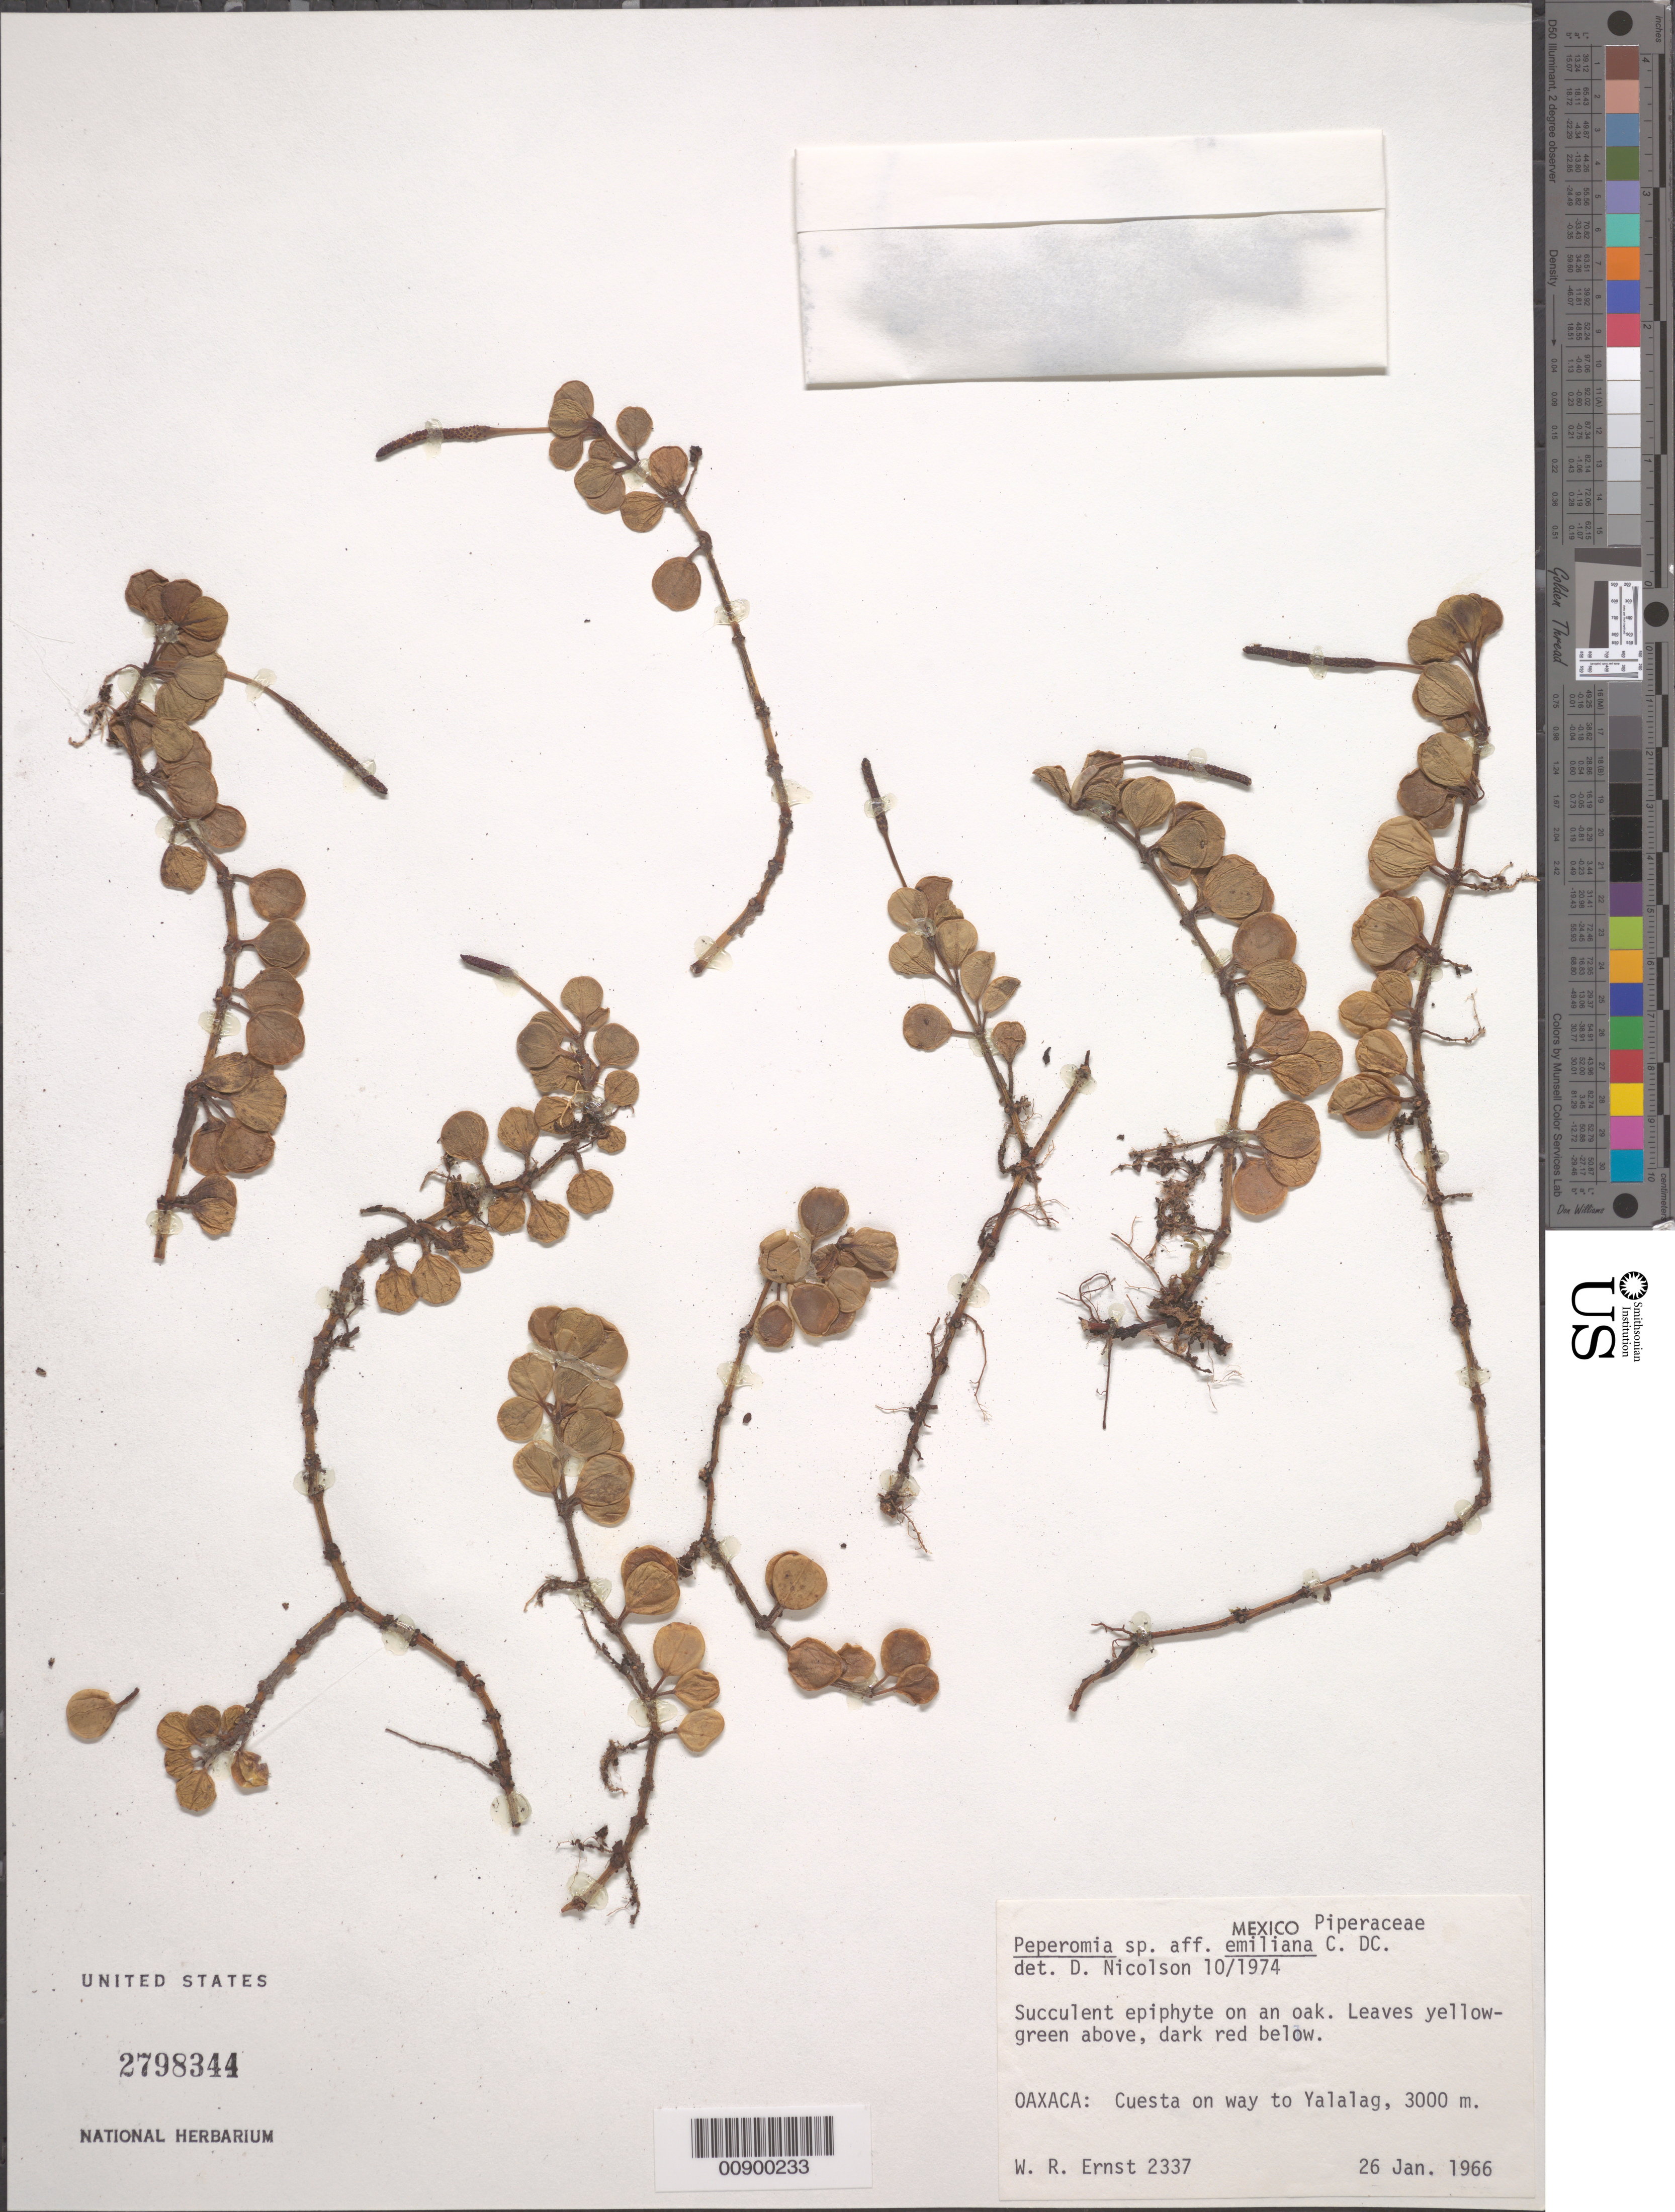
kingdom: Plantae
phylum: Tracheophyta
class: Magnoliopsida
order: Piperales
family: Piperaceae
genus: Peperomia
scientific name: Peperomia puberulescens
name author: Callejas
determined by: Jiménez, José Estaban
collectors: W. R. Ernst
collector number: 2337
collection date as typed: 26 Jan 1966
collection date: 1966-01-26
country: Mexico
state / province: Oaxaca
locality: Oaxaca: Cuesta on way to Yalalag.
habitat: Epiphyte on an oak.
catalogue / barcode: US 2798344